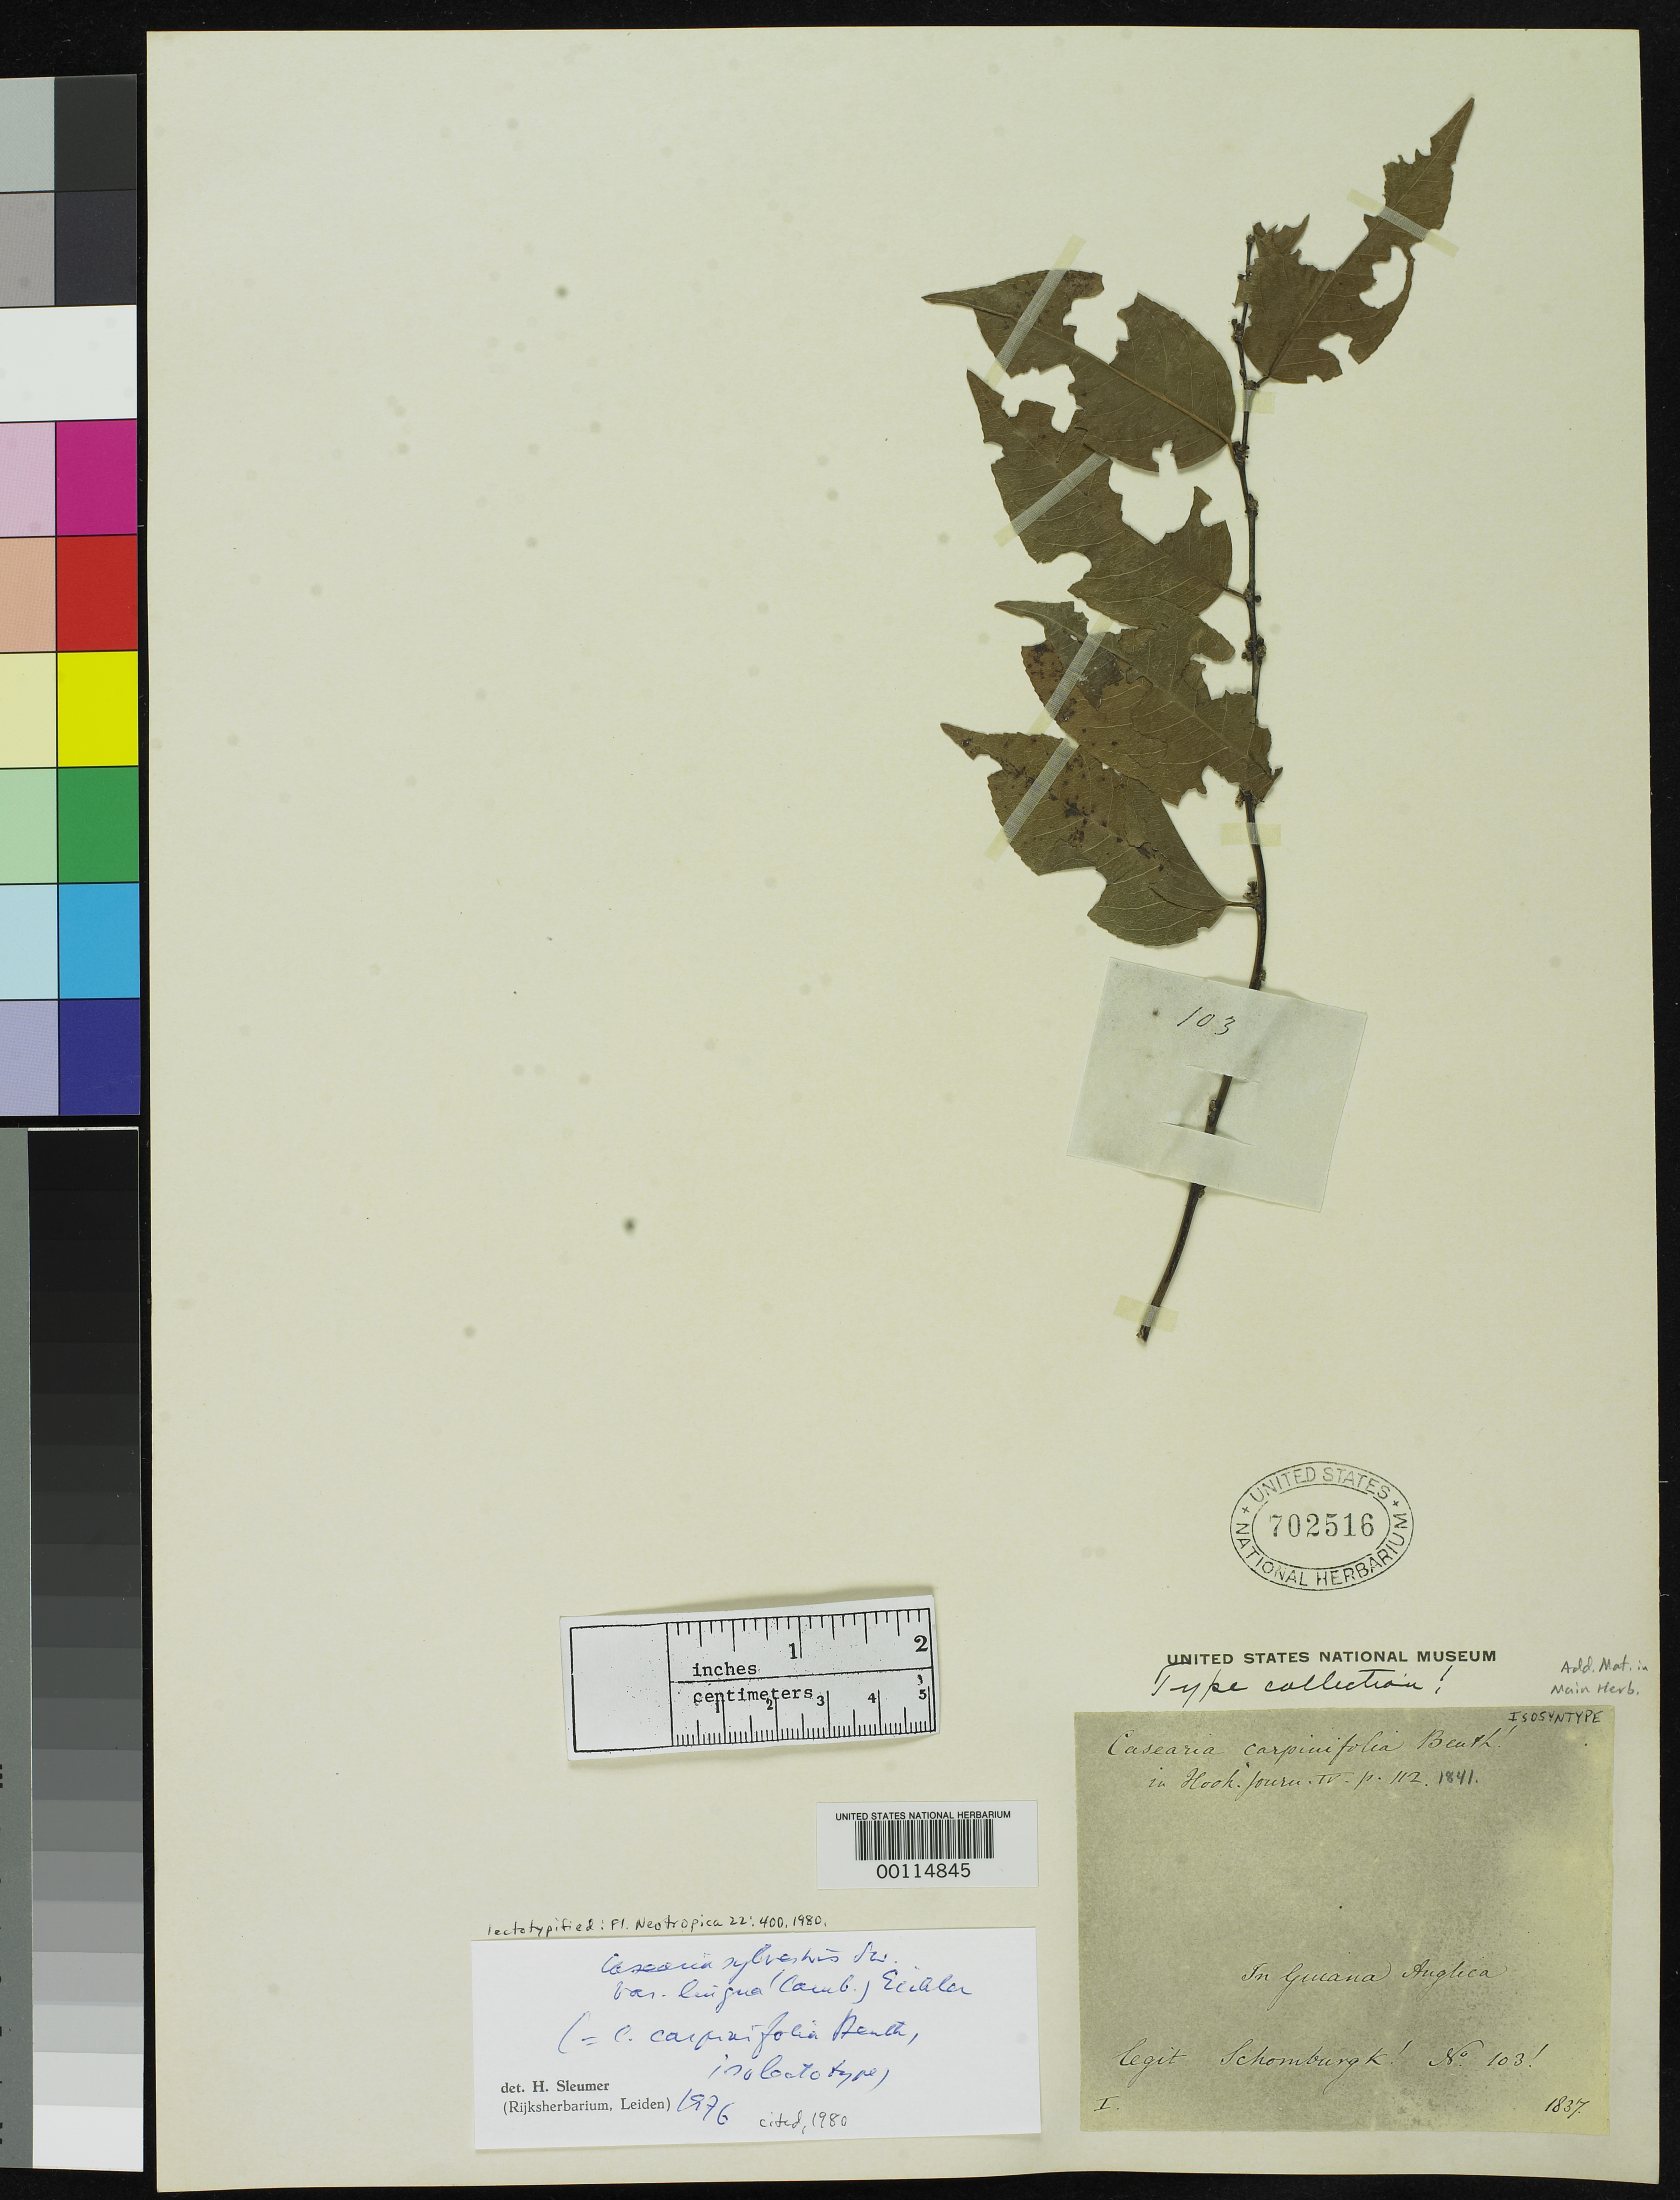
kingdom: Plantae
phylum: Tracheophyta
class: Magnoliopsida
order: Malpighiales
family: Salicaceae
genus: Casearia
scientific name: Casearia carpinifolia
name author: Benth.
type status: Isolectotype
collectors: M. R. Schomburgk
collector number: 103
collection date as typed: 1837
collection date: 1837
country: Guyana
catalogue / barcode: US 702516